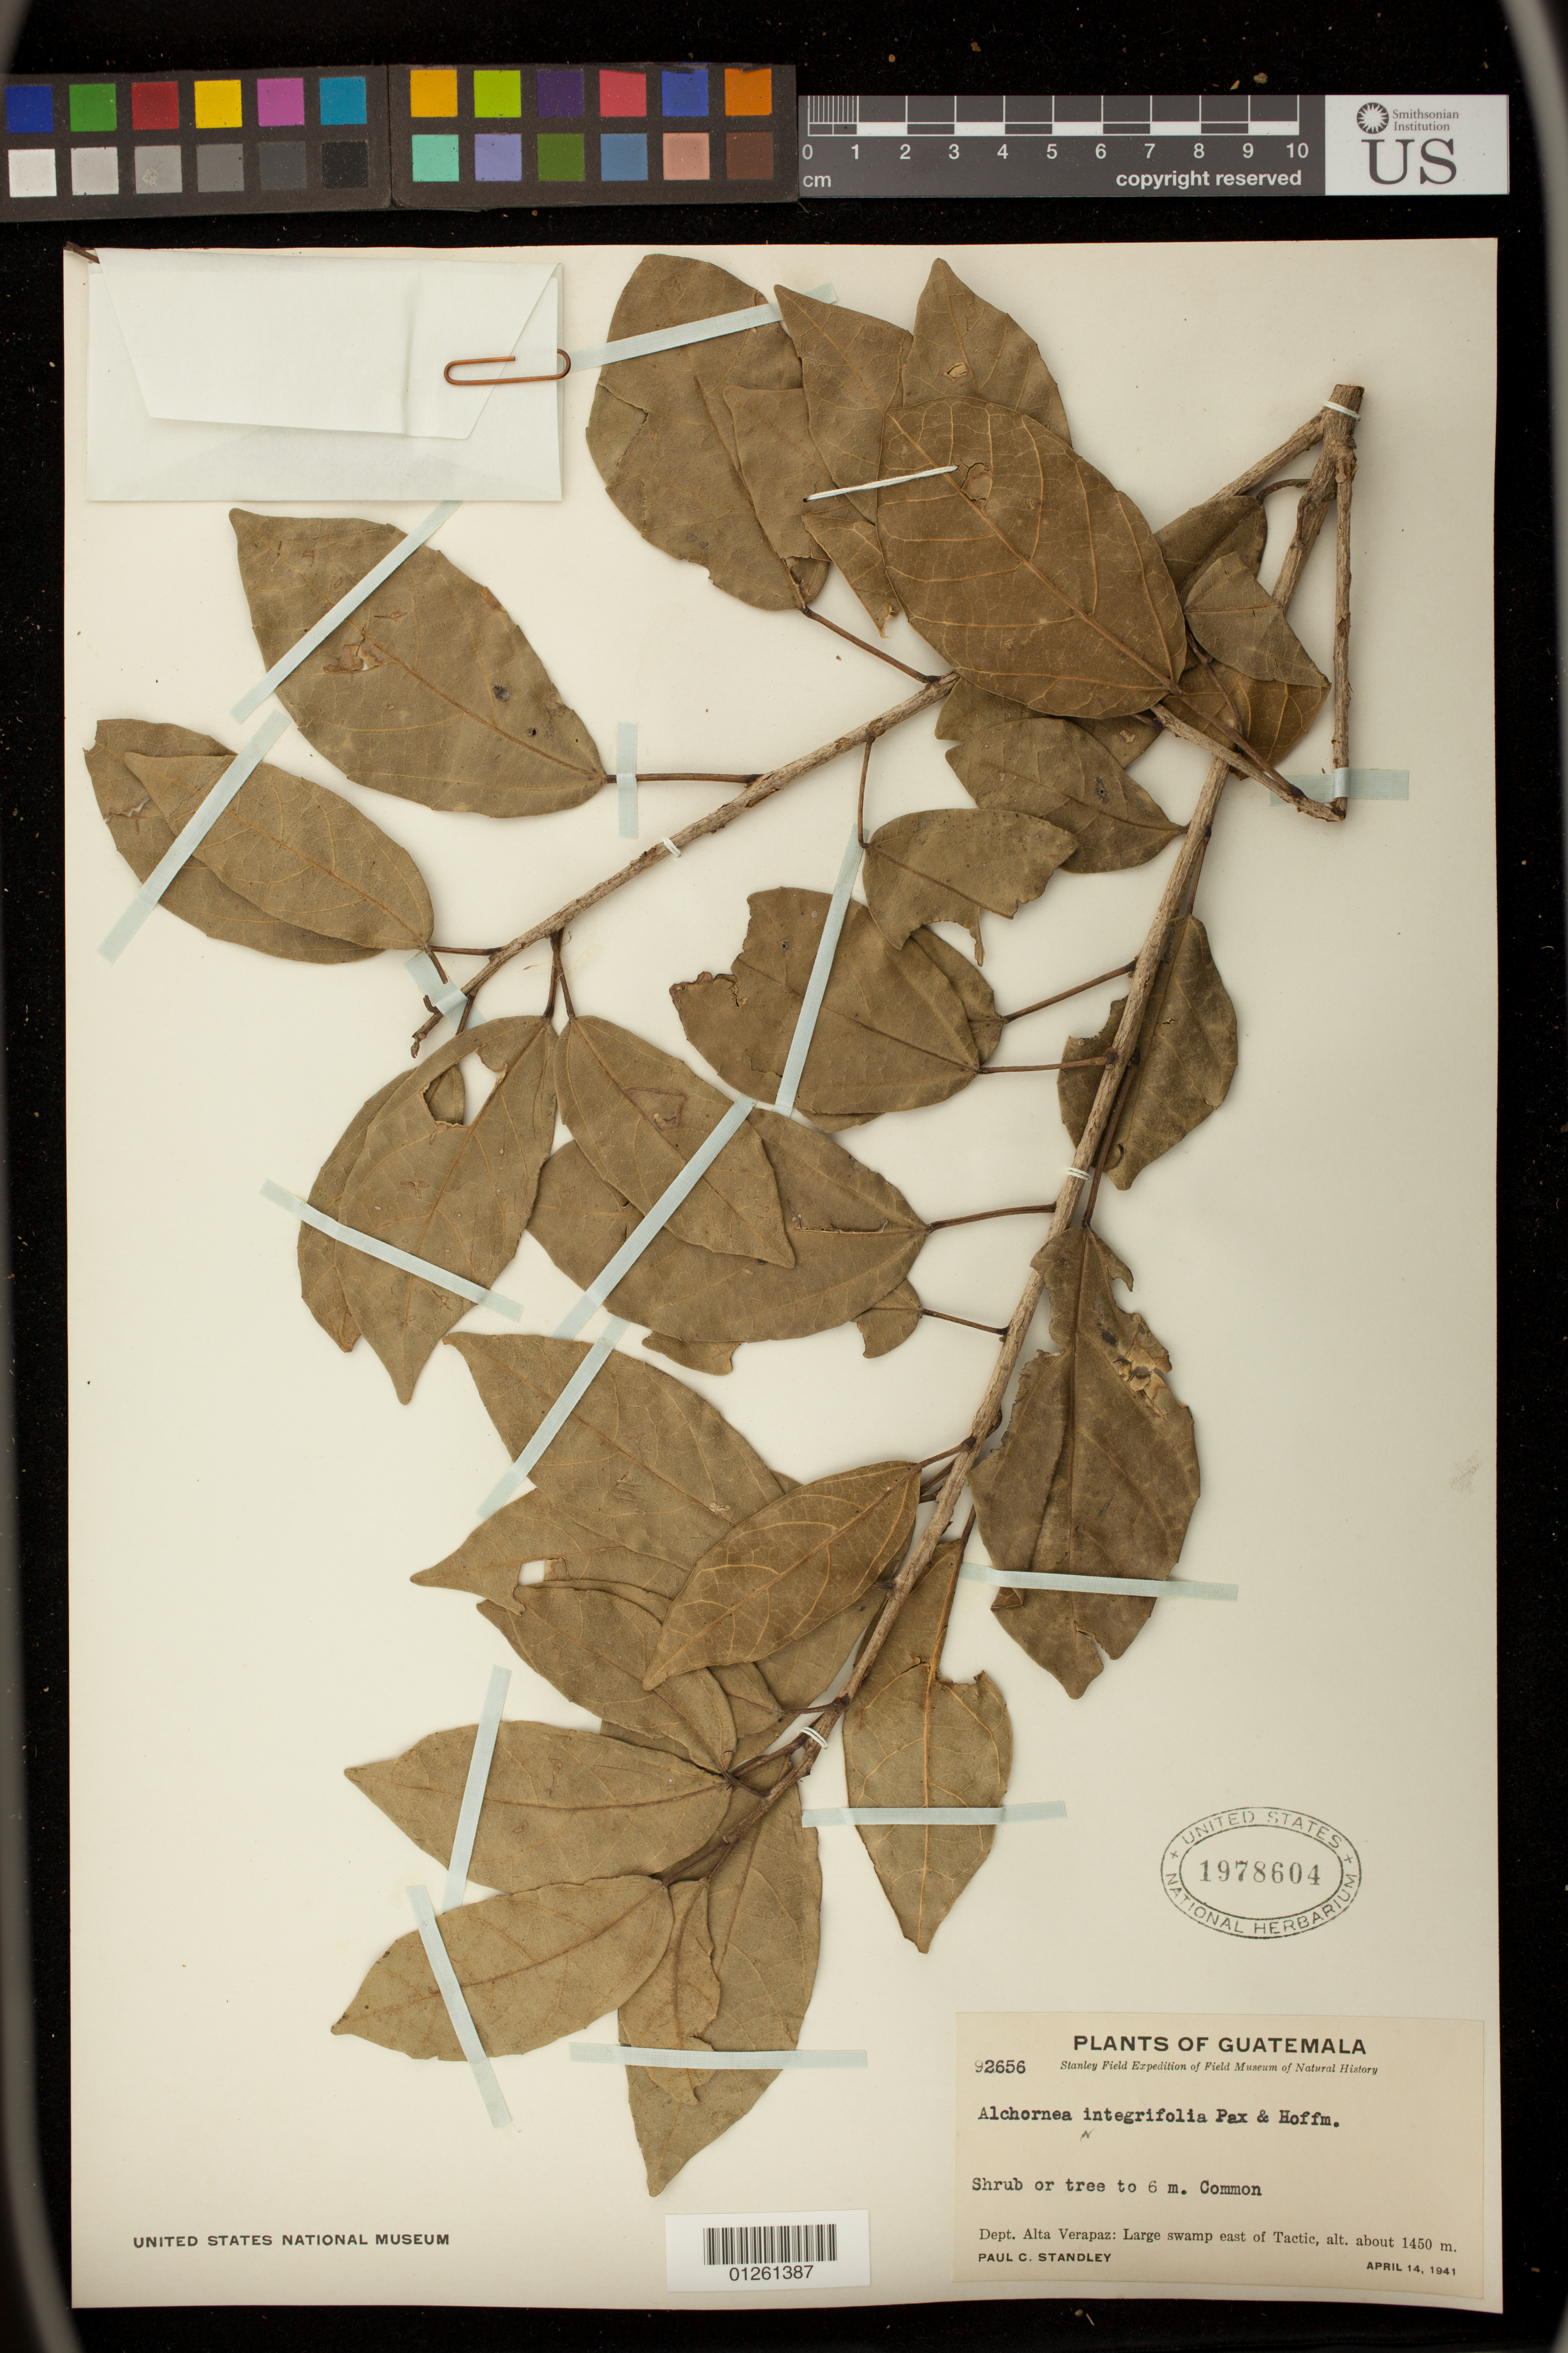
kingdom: Plantae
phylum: Tracheophyta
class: Magnoliopsida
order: Malpighiales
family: Euphorbiaceae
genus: Alchornea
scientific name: Alchornea integrifolia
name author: Pax & K. Hoffm. in Engl.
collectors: P. C. Standley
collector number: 92656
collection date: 1941-04-14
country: Guatemala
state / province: Alta Verapaz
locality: East of Tactic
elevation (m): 1450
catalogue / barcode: US 1978604